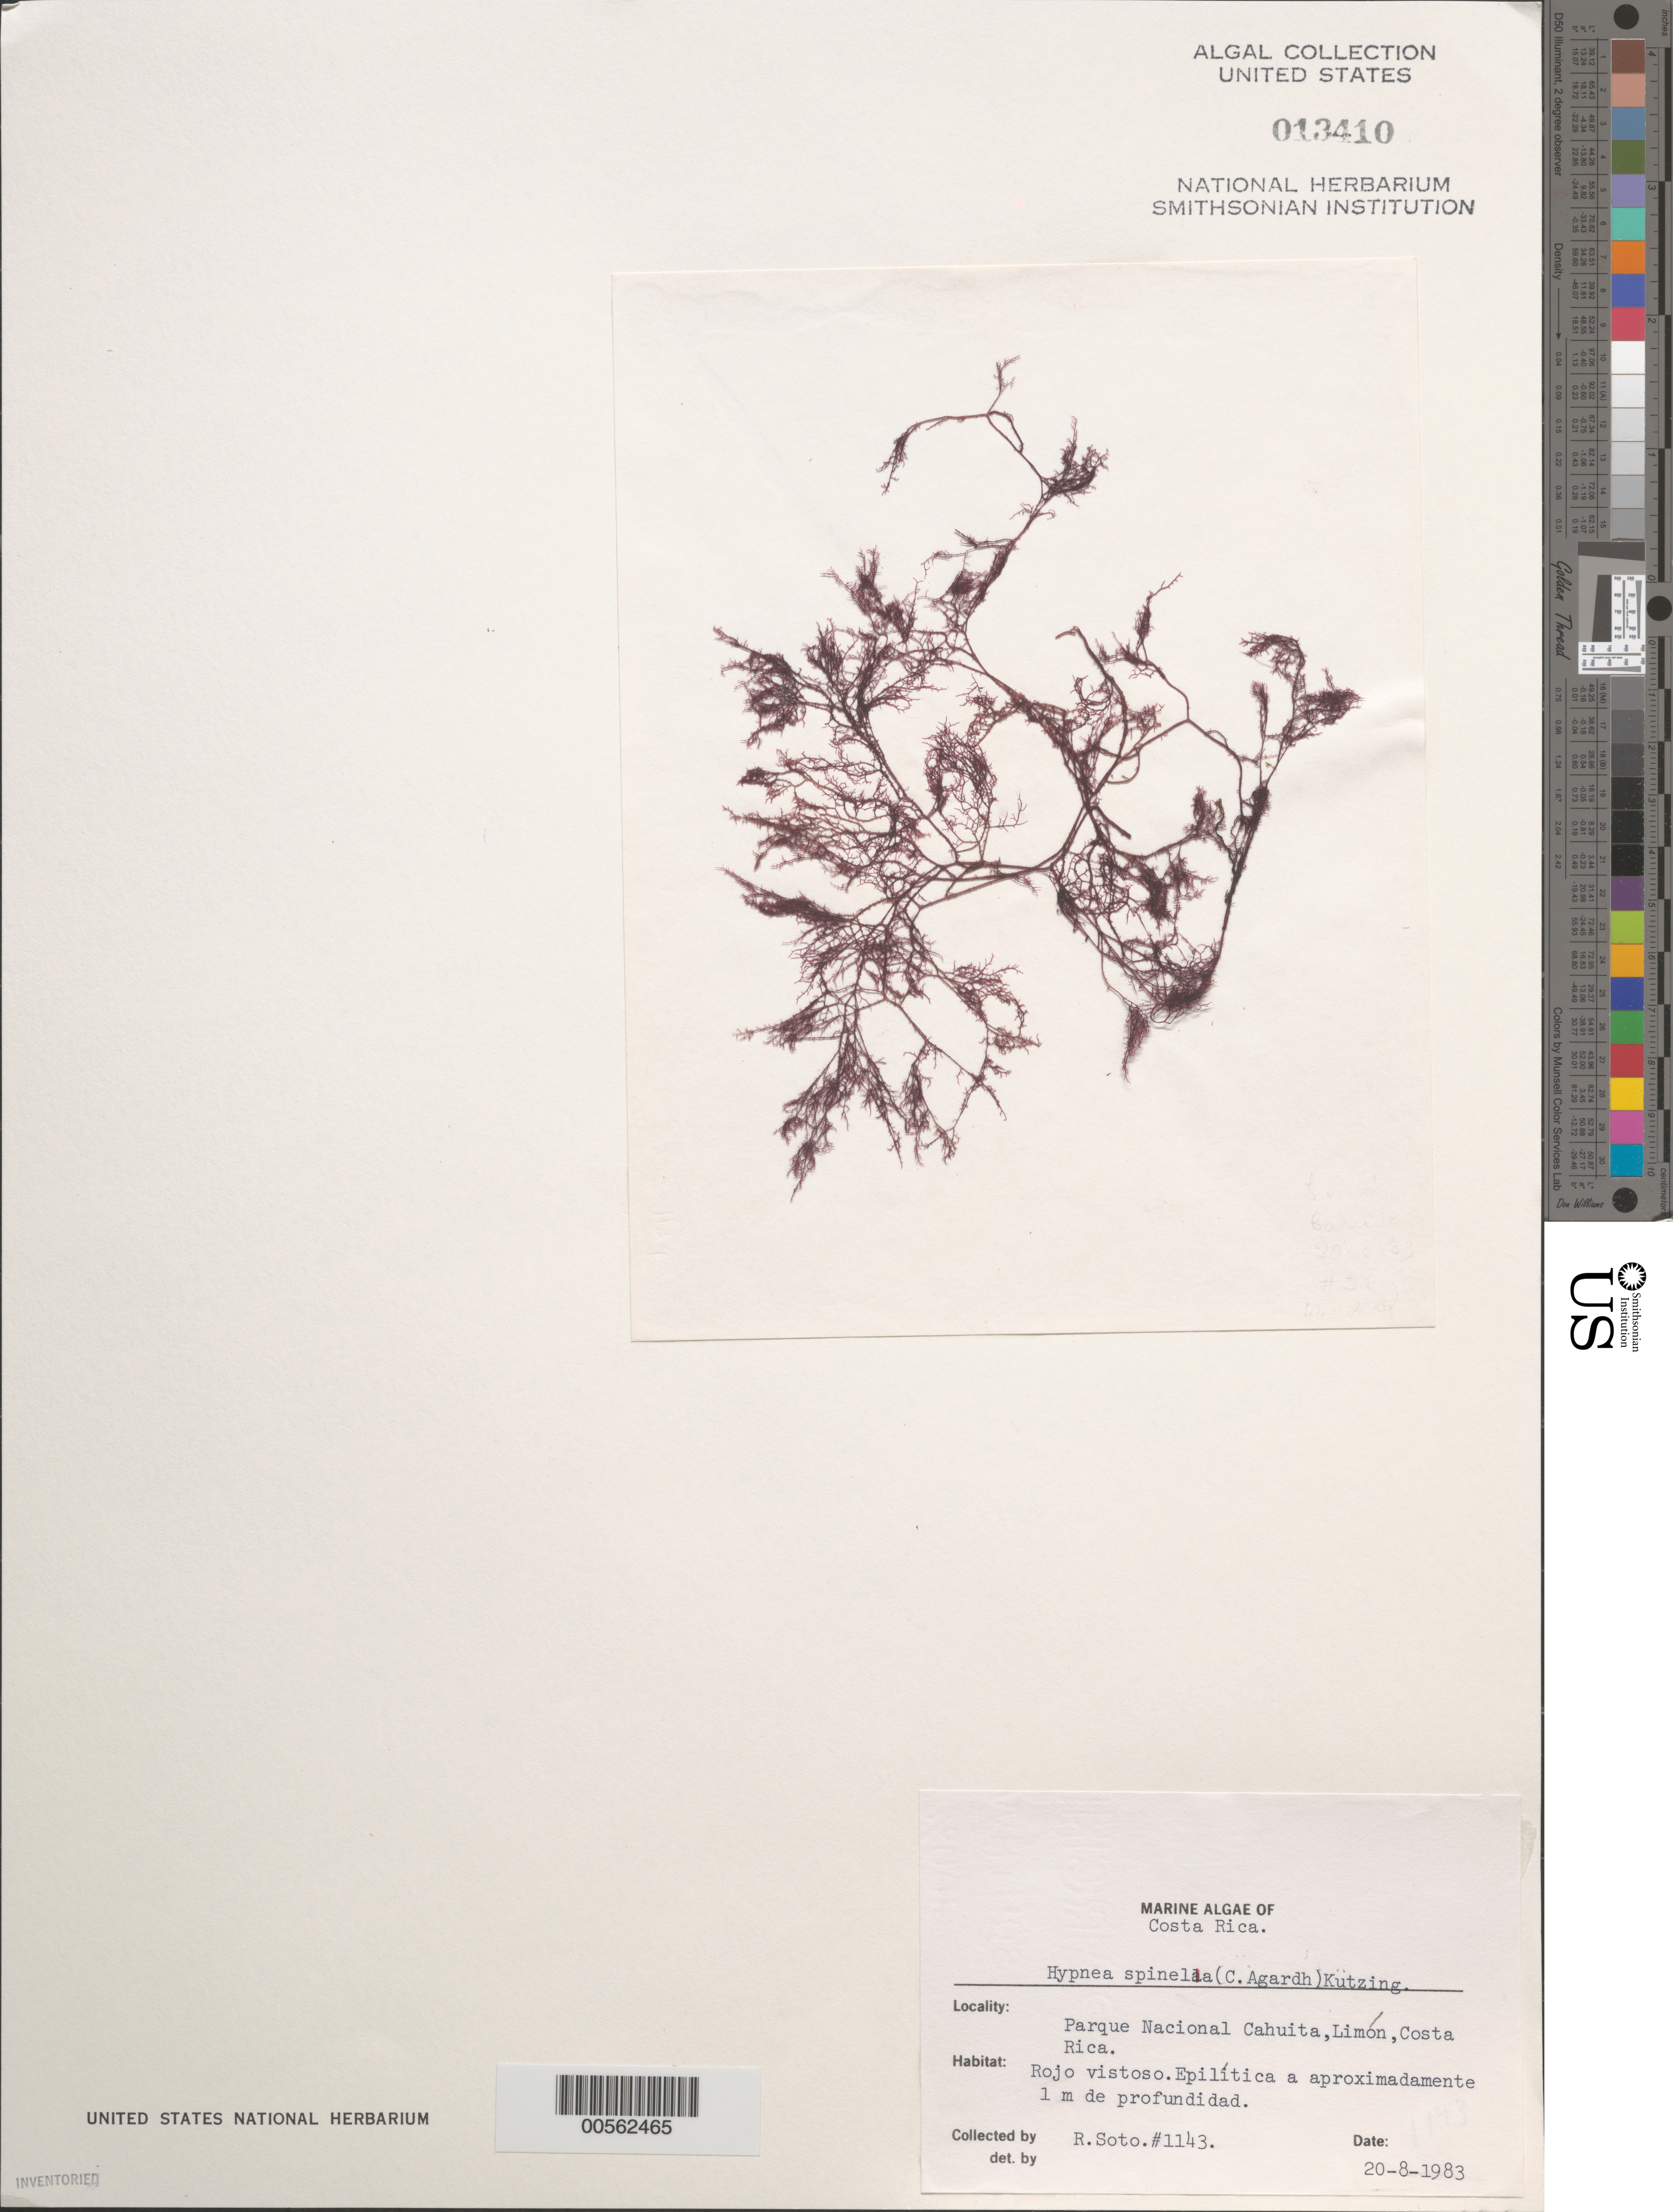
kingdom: Plantae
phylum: Rhodophyta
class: Florideophyceae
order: Gigartinales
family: Cystocloniaceae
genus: Hypnea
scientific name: Hypnea spinella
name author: (C. Agardh) Kütz.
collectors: R. Soto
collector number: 1143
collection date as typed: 20 Aug 1983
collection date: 1983-08-20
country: Costa Rica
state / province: Limón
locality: Parque Nacional Cahuita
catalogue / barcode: US 13410